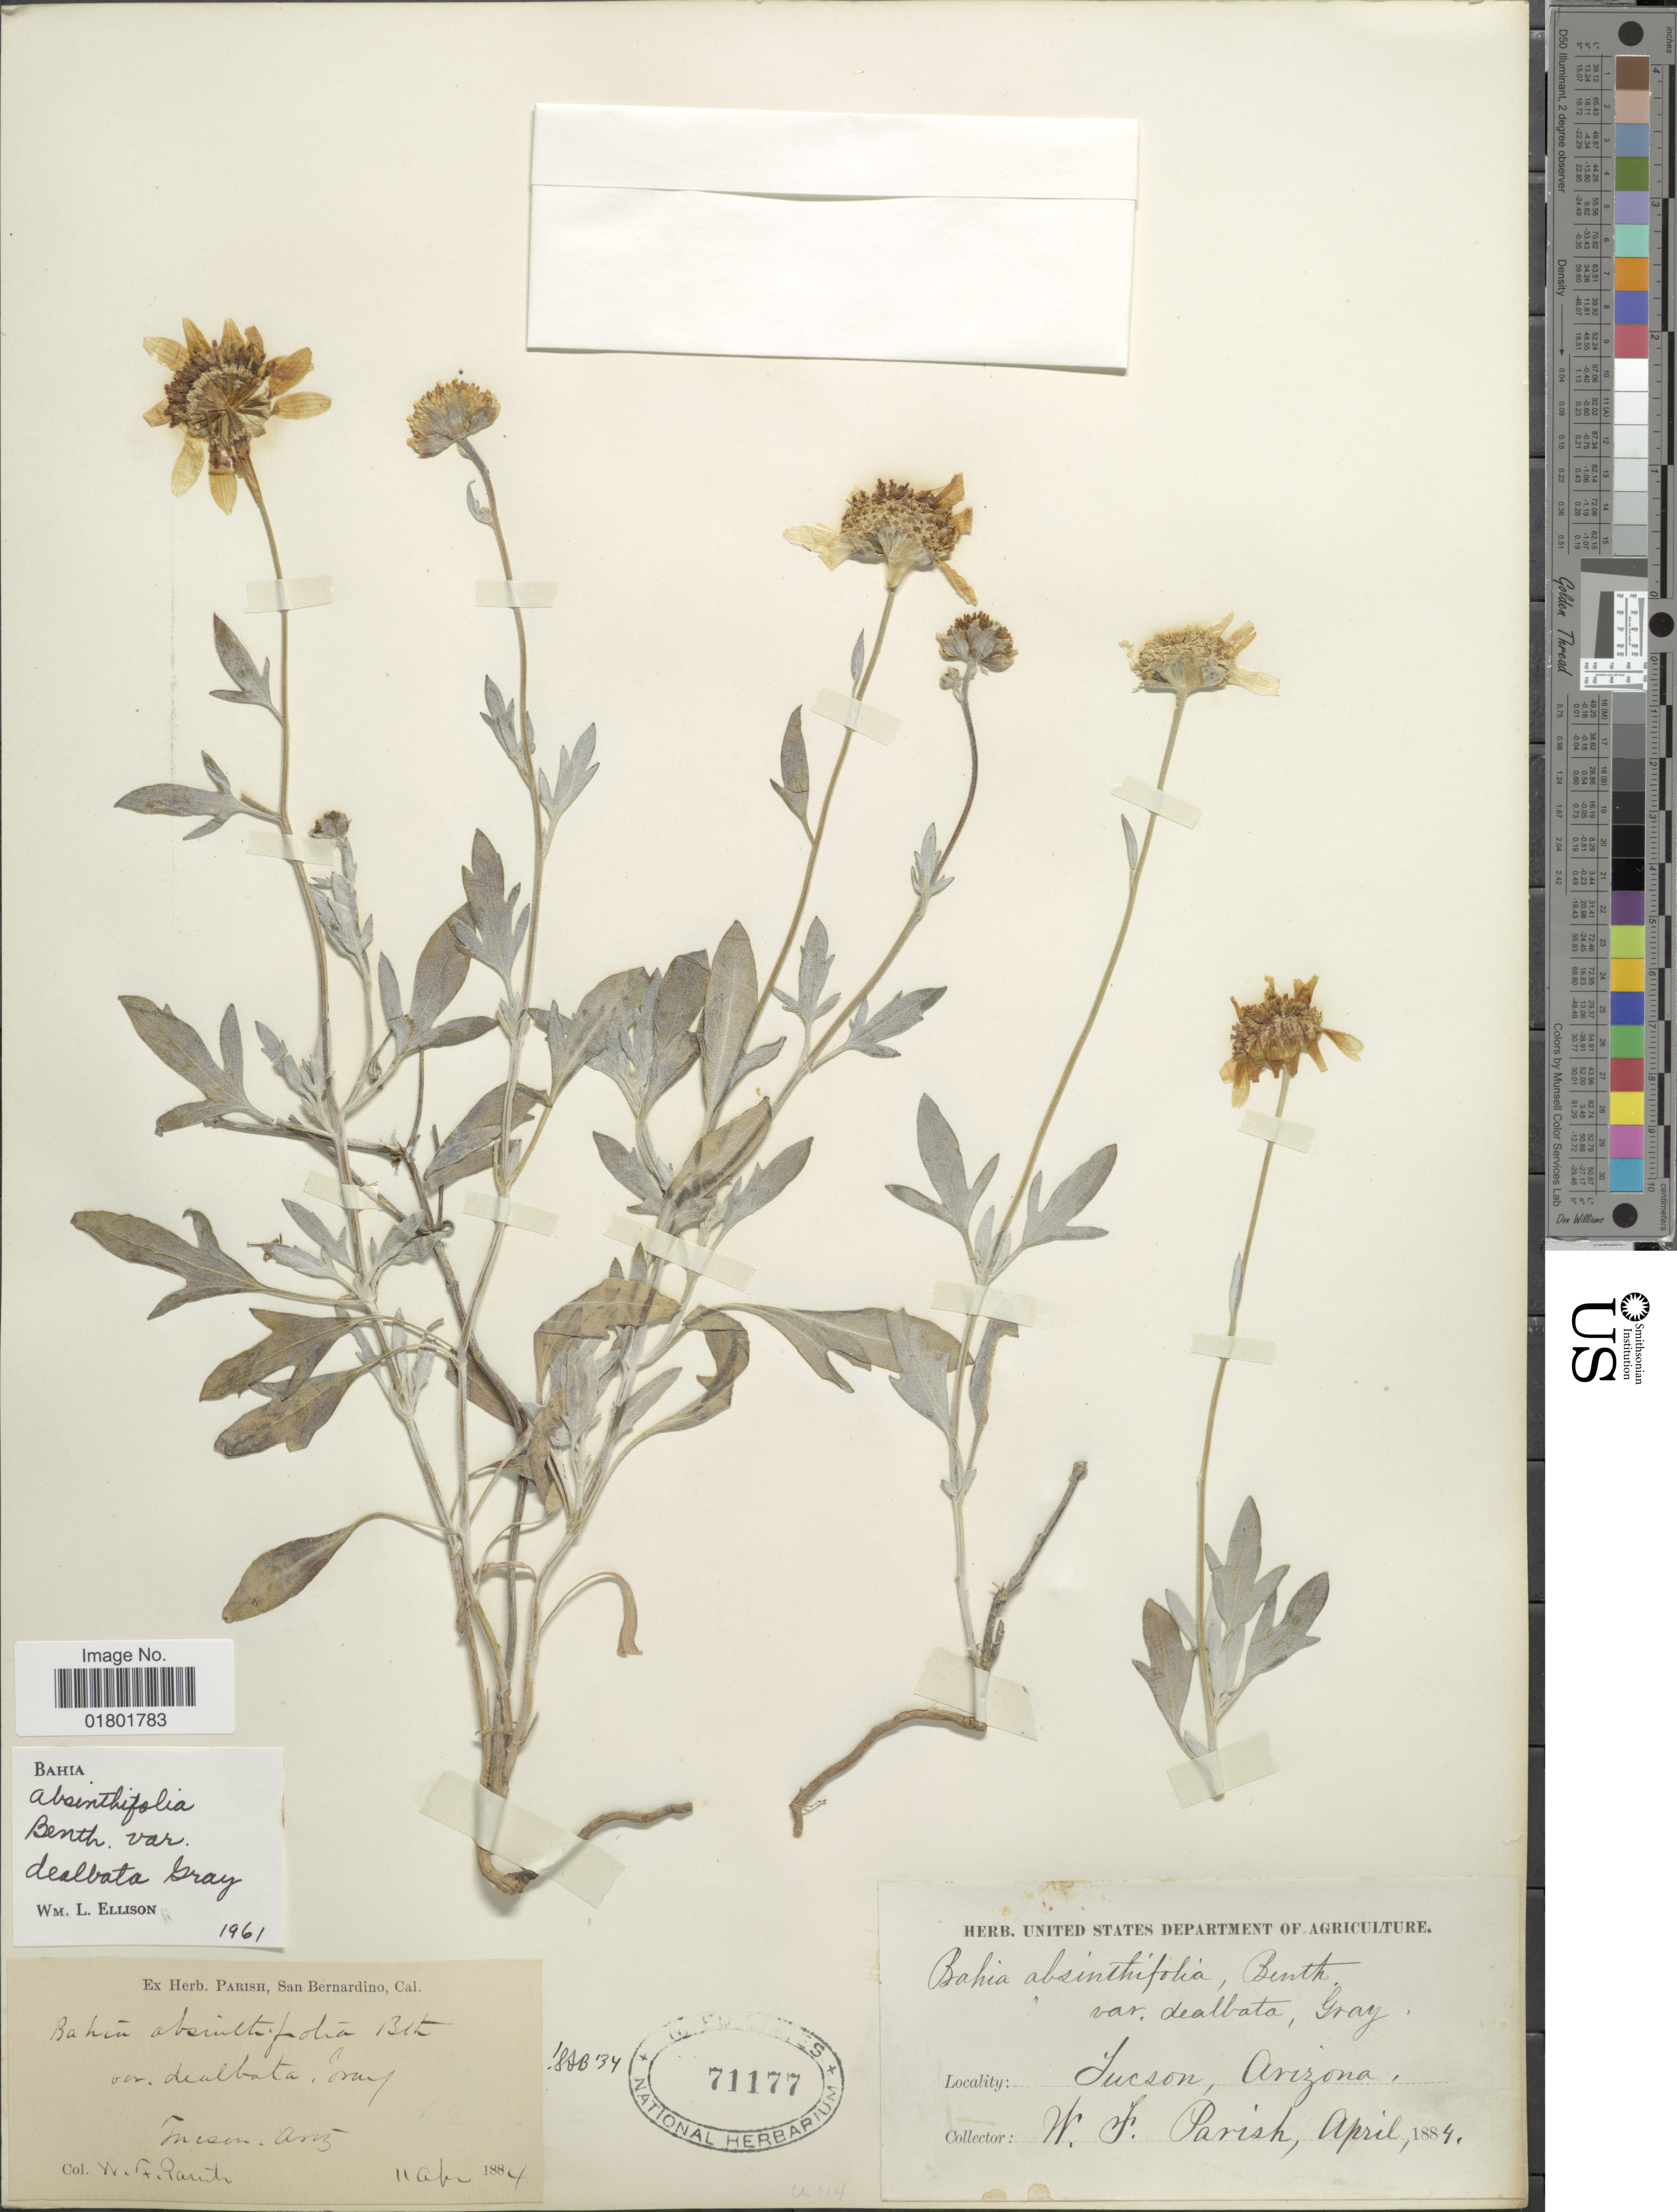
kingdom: Plantae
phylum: Tracheophyta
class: Magnoliopsida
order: Asterales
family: Asteraceae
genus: Bahia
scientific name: Bahia absinthifolia var. dealbata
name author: A. Gray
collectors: W. F. Parish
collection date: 1884-04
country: United States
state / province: Arizona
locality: Tucson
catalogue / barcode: US 71177